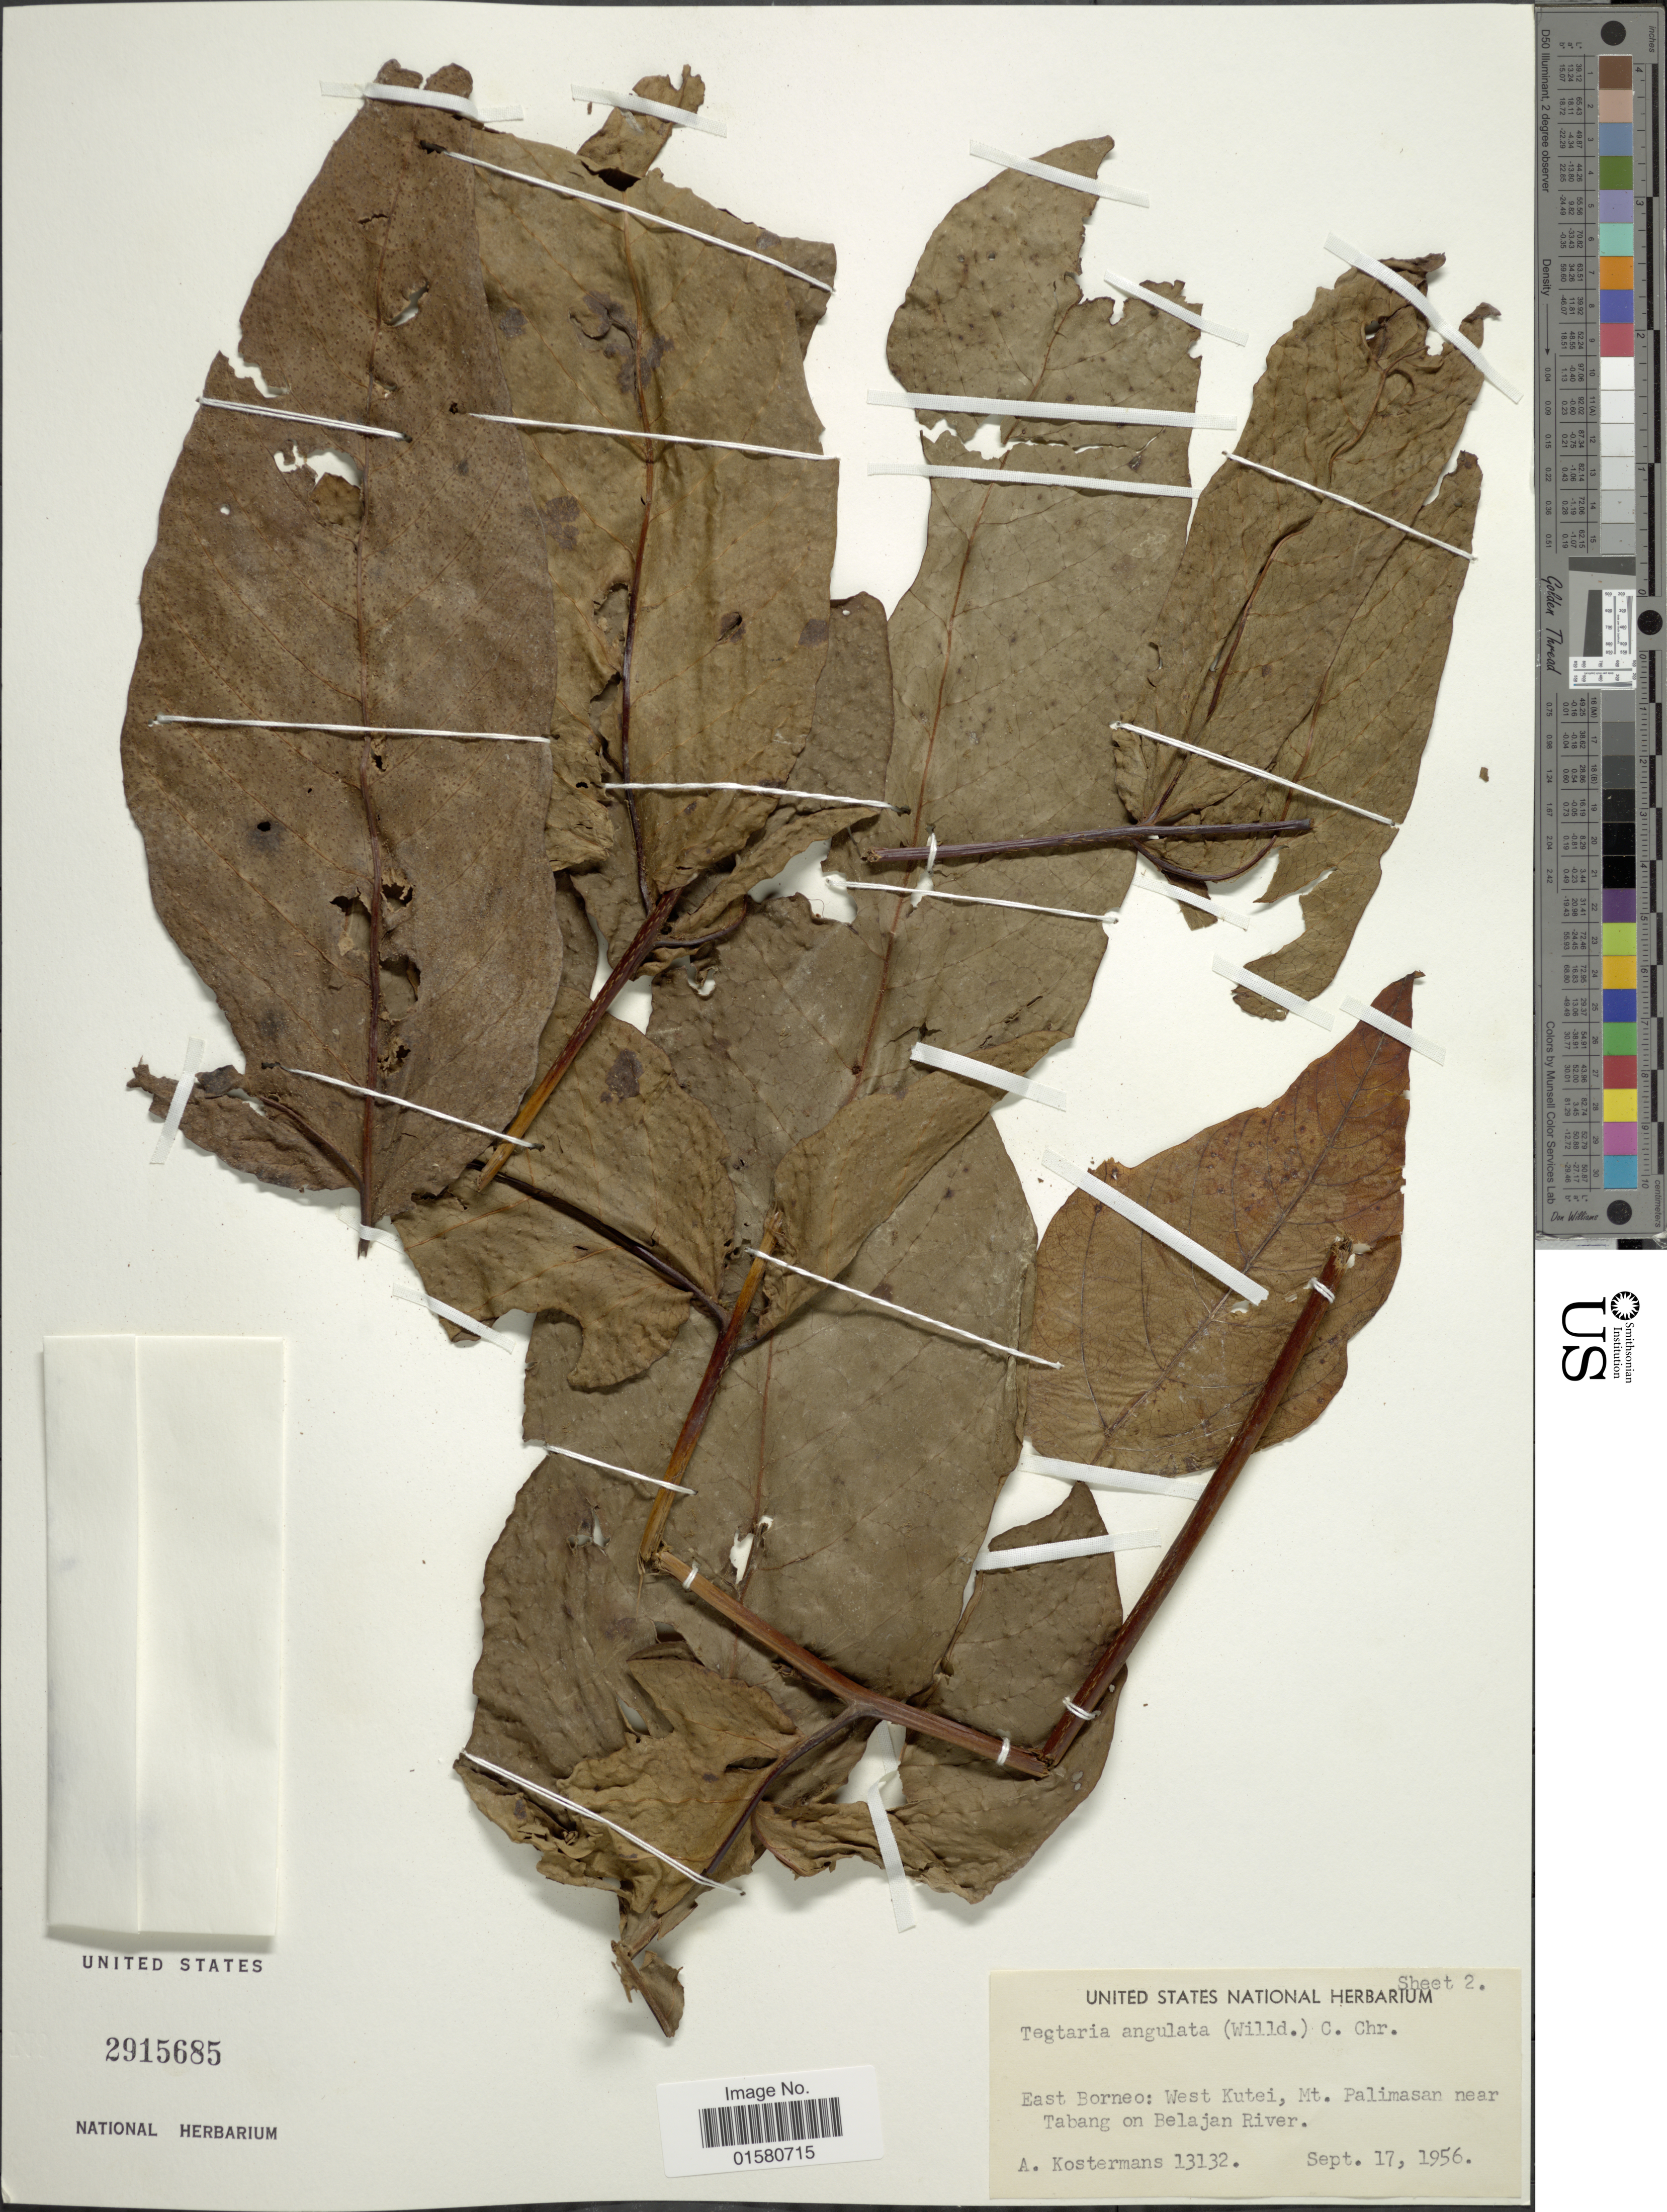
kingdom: Plantae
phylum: Tracheophyta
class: Polypodiopsida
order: Polypodiales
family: Tectariaceae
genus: Tectaria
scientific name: Tectaria angulata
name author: (Willd.) Copel.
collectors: A. J. G. Kostermans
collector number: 13132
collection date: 1956-09-17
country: Malaysia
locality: East Borneo: West Kutei, Mt. Palimasan near Tabang on Belajan River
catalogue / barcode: US 2915685